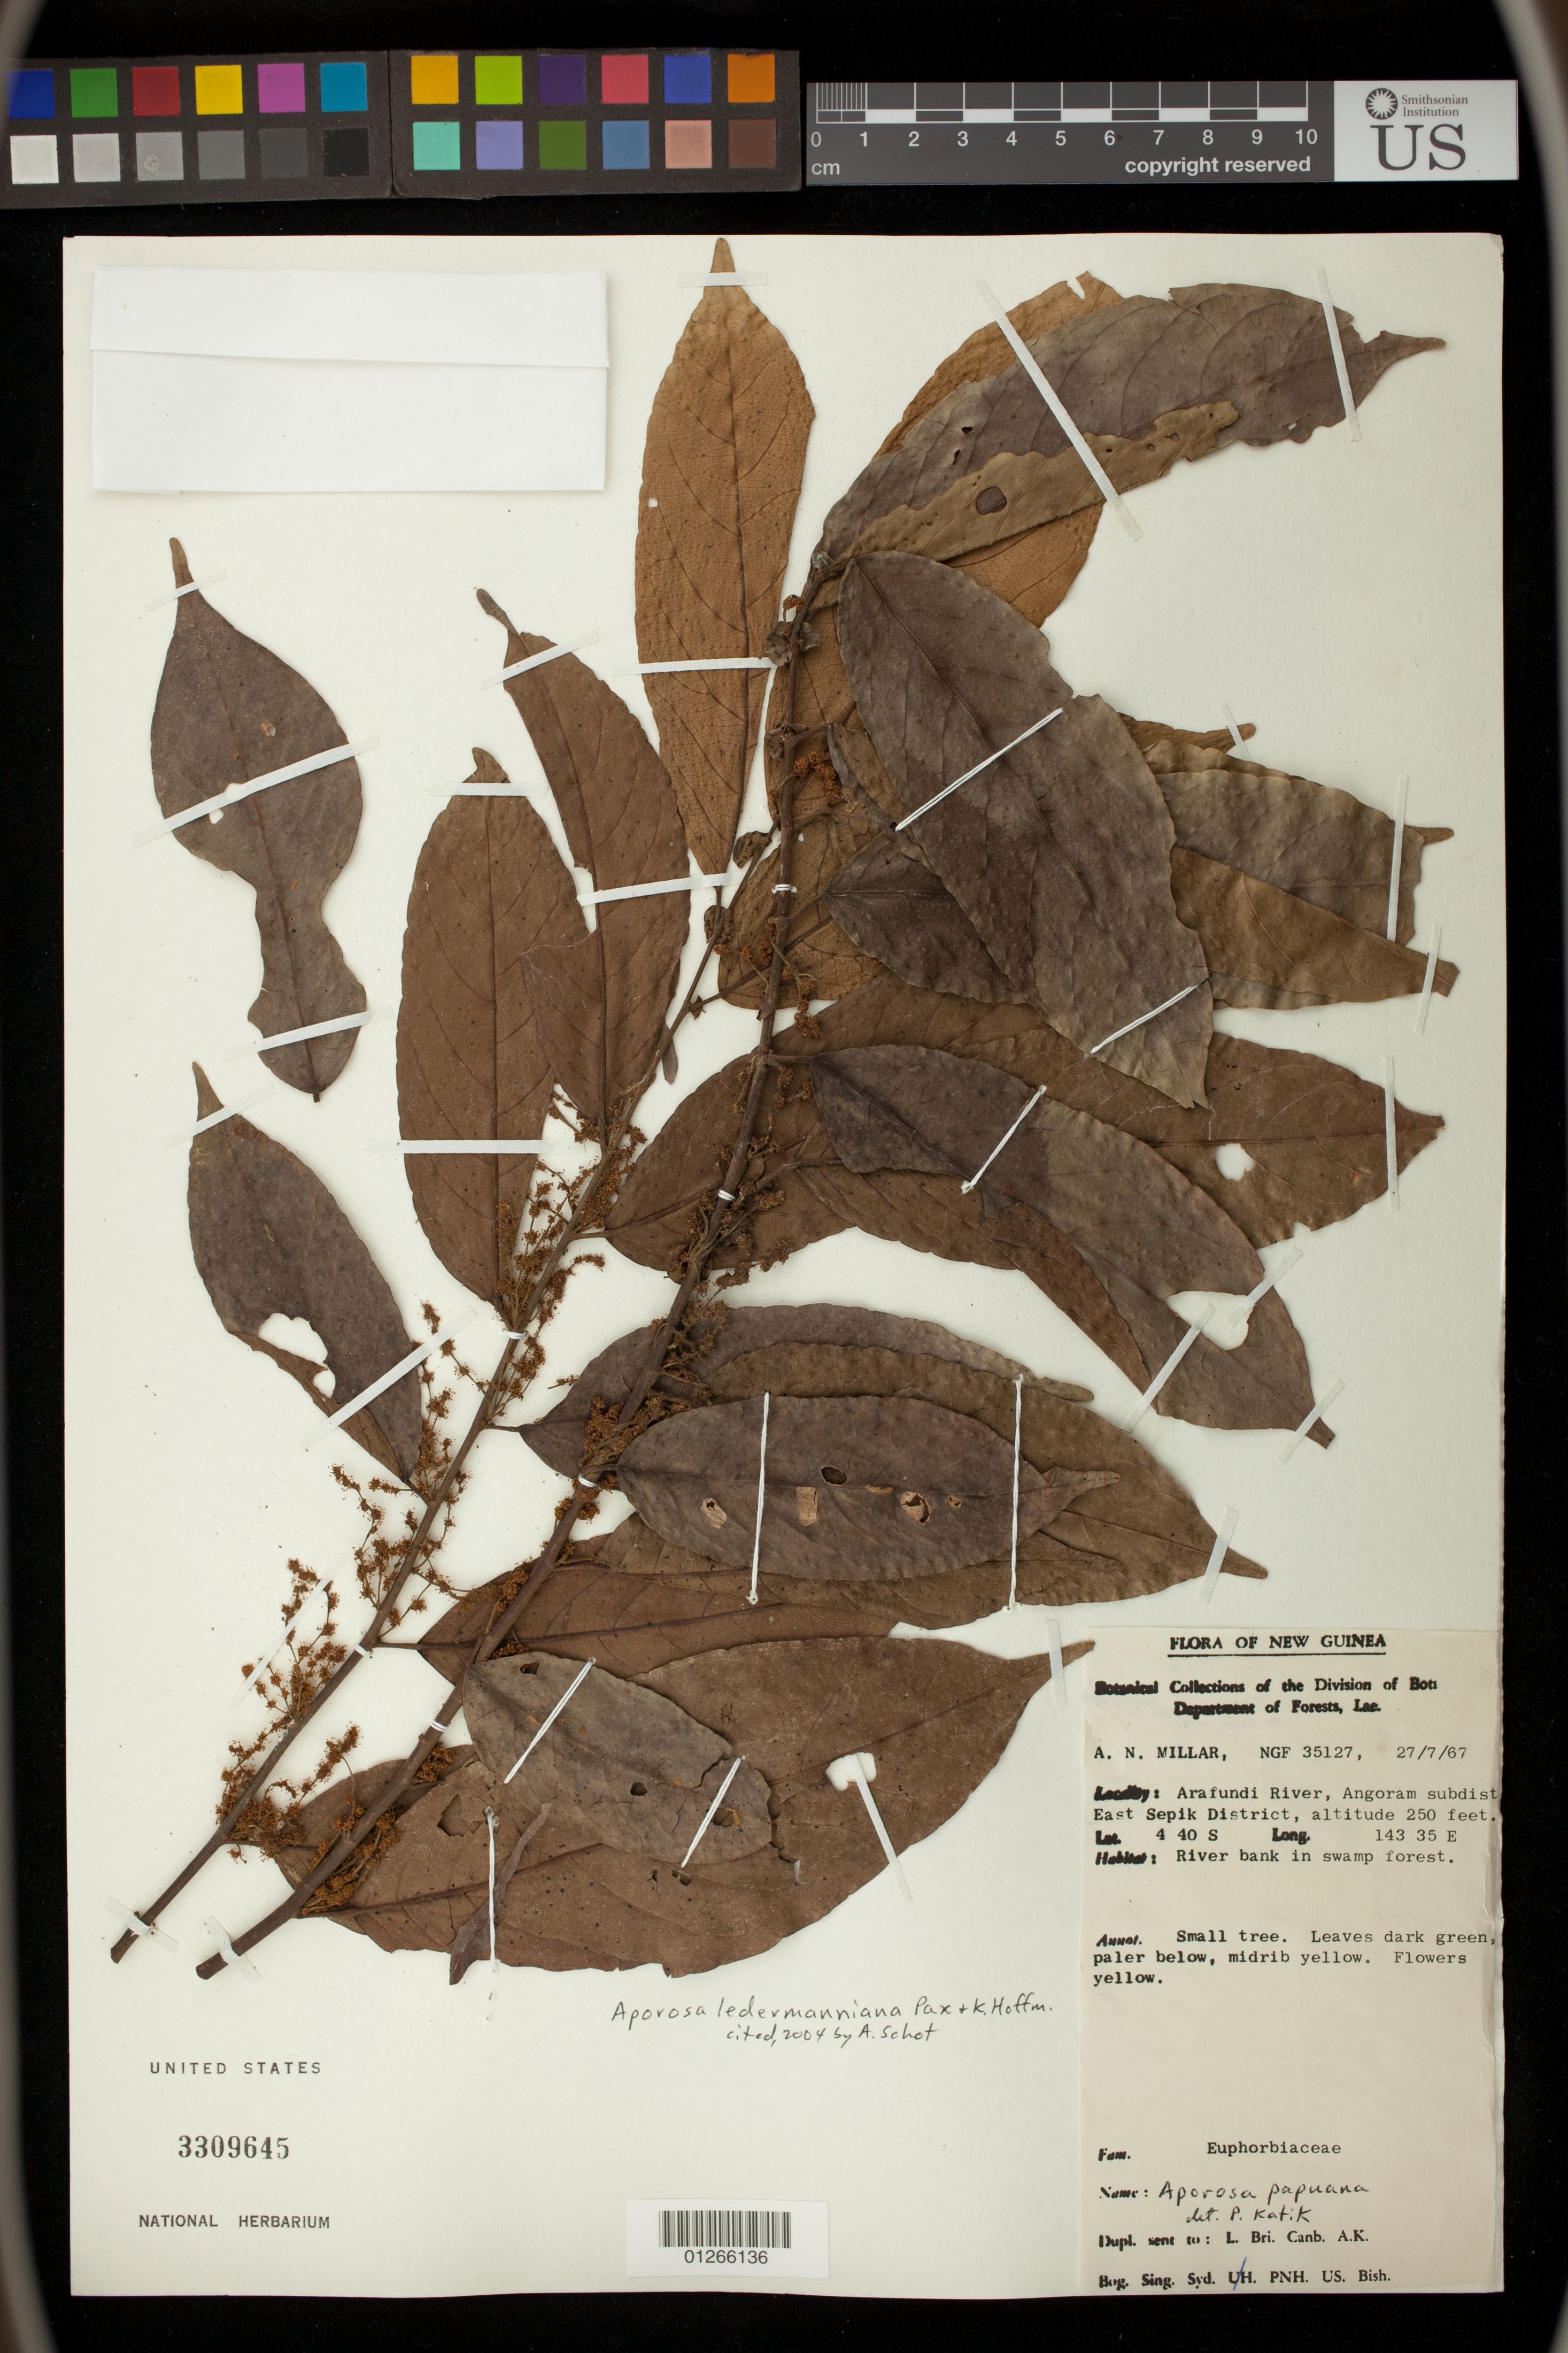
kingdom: Plantae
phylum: Tracheophyta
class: Magnoliopsida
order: Malpighiales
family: Phyllanthaceae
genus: Aporosa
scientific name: Aporosa ledermanniana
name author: Pax & K. Hoffm.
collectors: A. Millar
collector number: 35127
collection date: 1967-07-27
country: Papua New Guinea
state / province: East Sepik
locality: Angoram subdistrict, Arafundi River; River bank in swamp forest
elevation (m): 76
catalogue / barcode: US 3309645